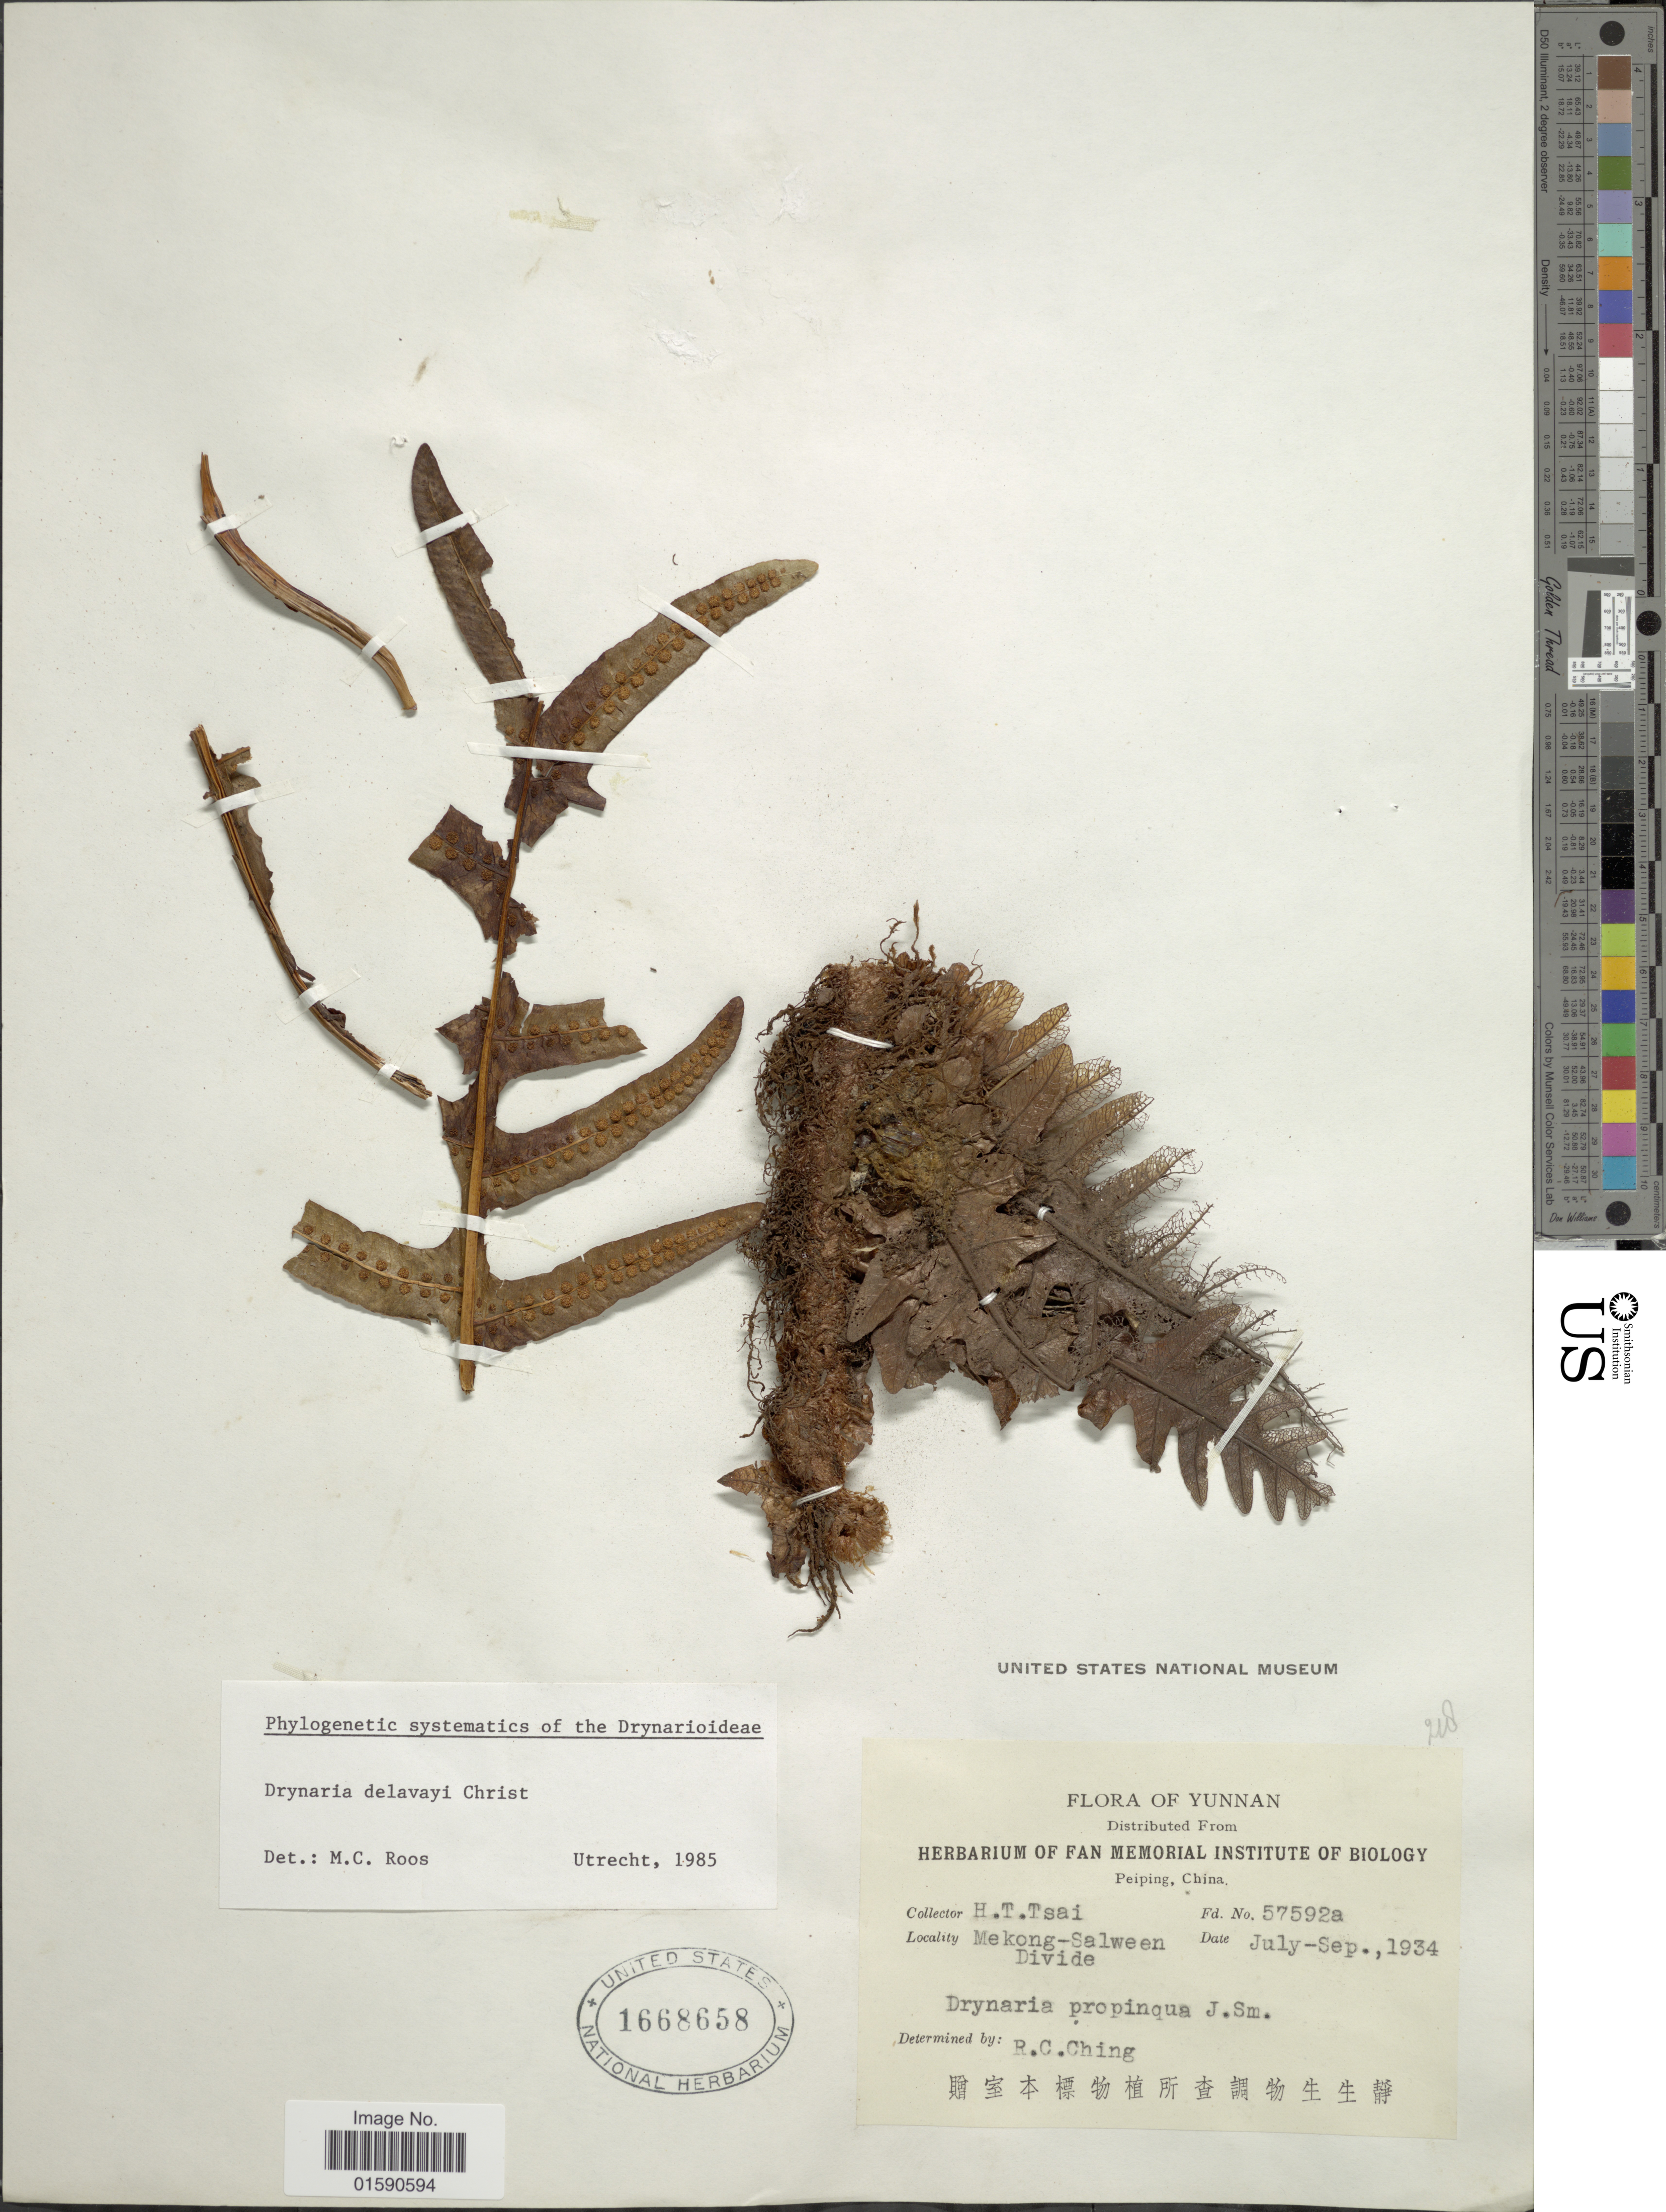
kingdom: Plantae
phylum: Tracheophyta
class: Polypodiopsida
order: Polypodiales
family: Polypodiaceae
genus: Drynaria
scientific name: Drynaria delavayi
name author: Christ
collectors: H. Tsai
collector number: Fd. 57592a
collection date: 1934-07/1934-09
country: China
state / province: Yunnan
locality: Peiping, China. Mekong-Salween Divide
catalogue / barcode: US 1668658